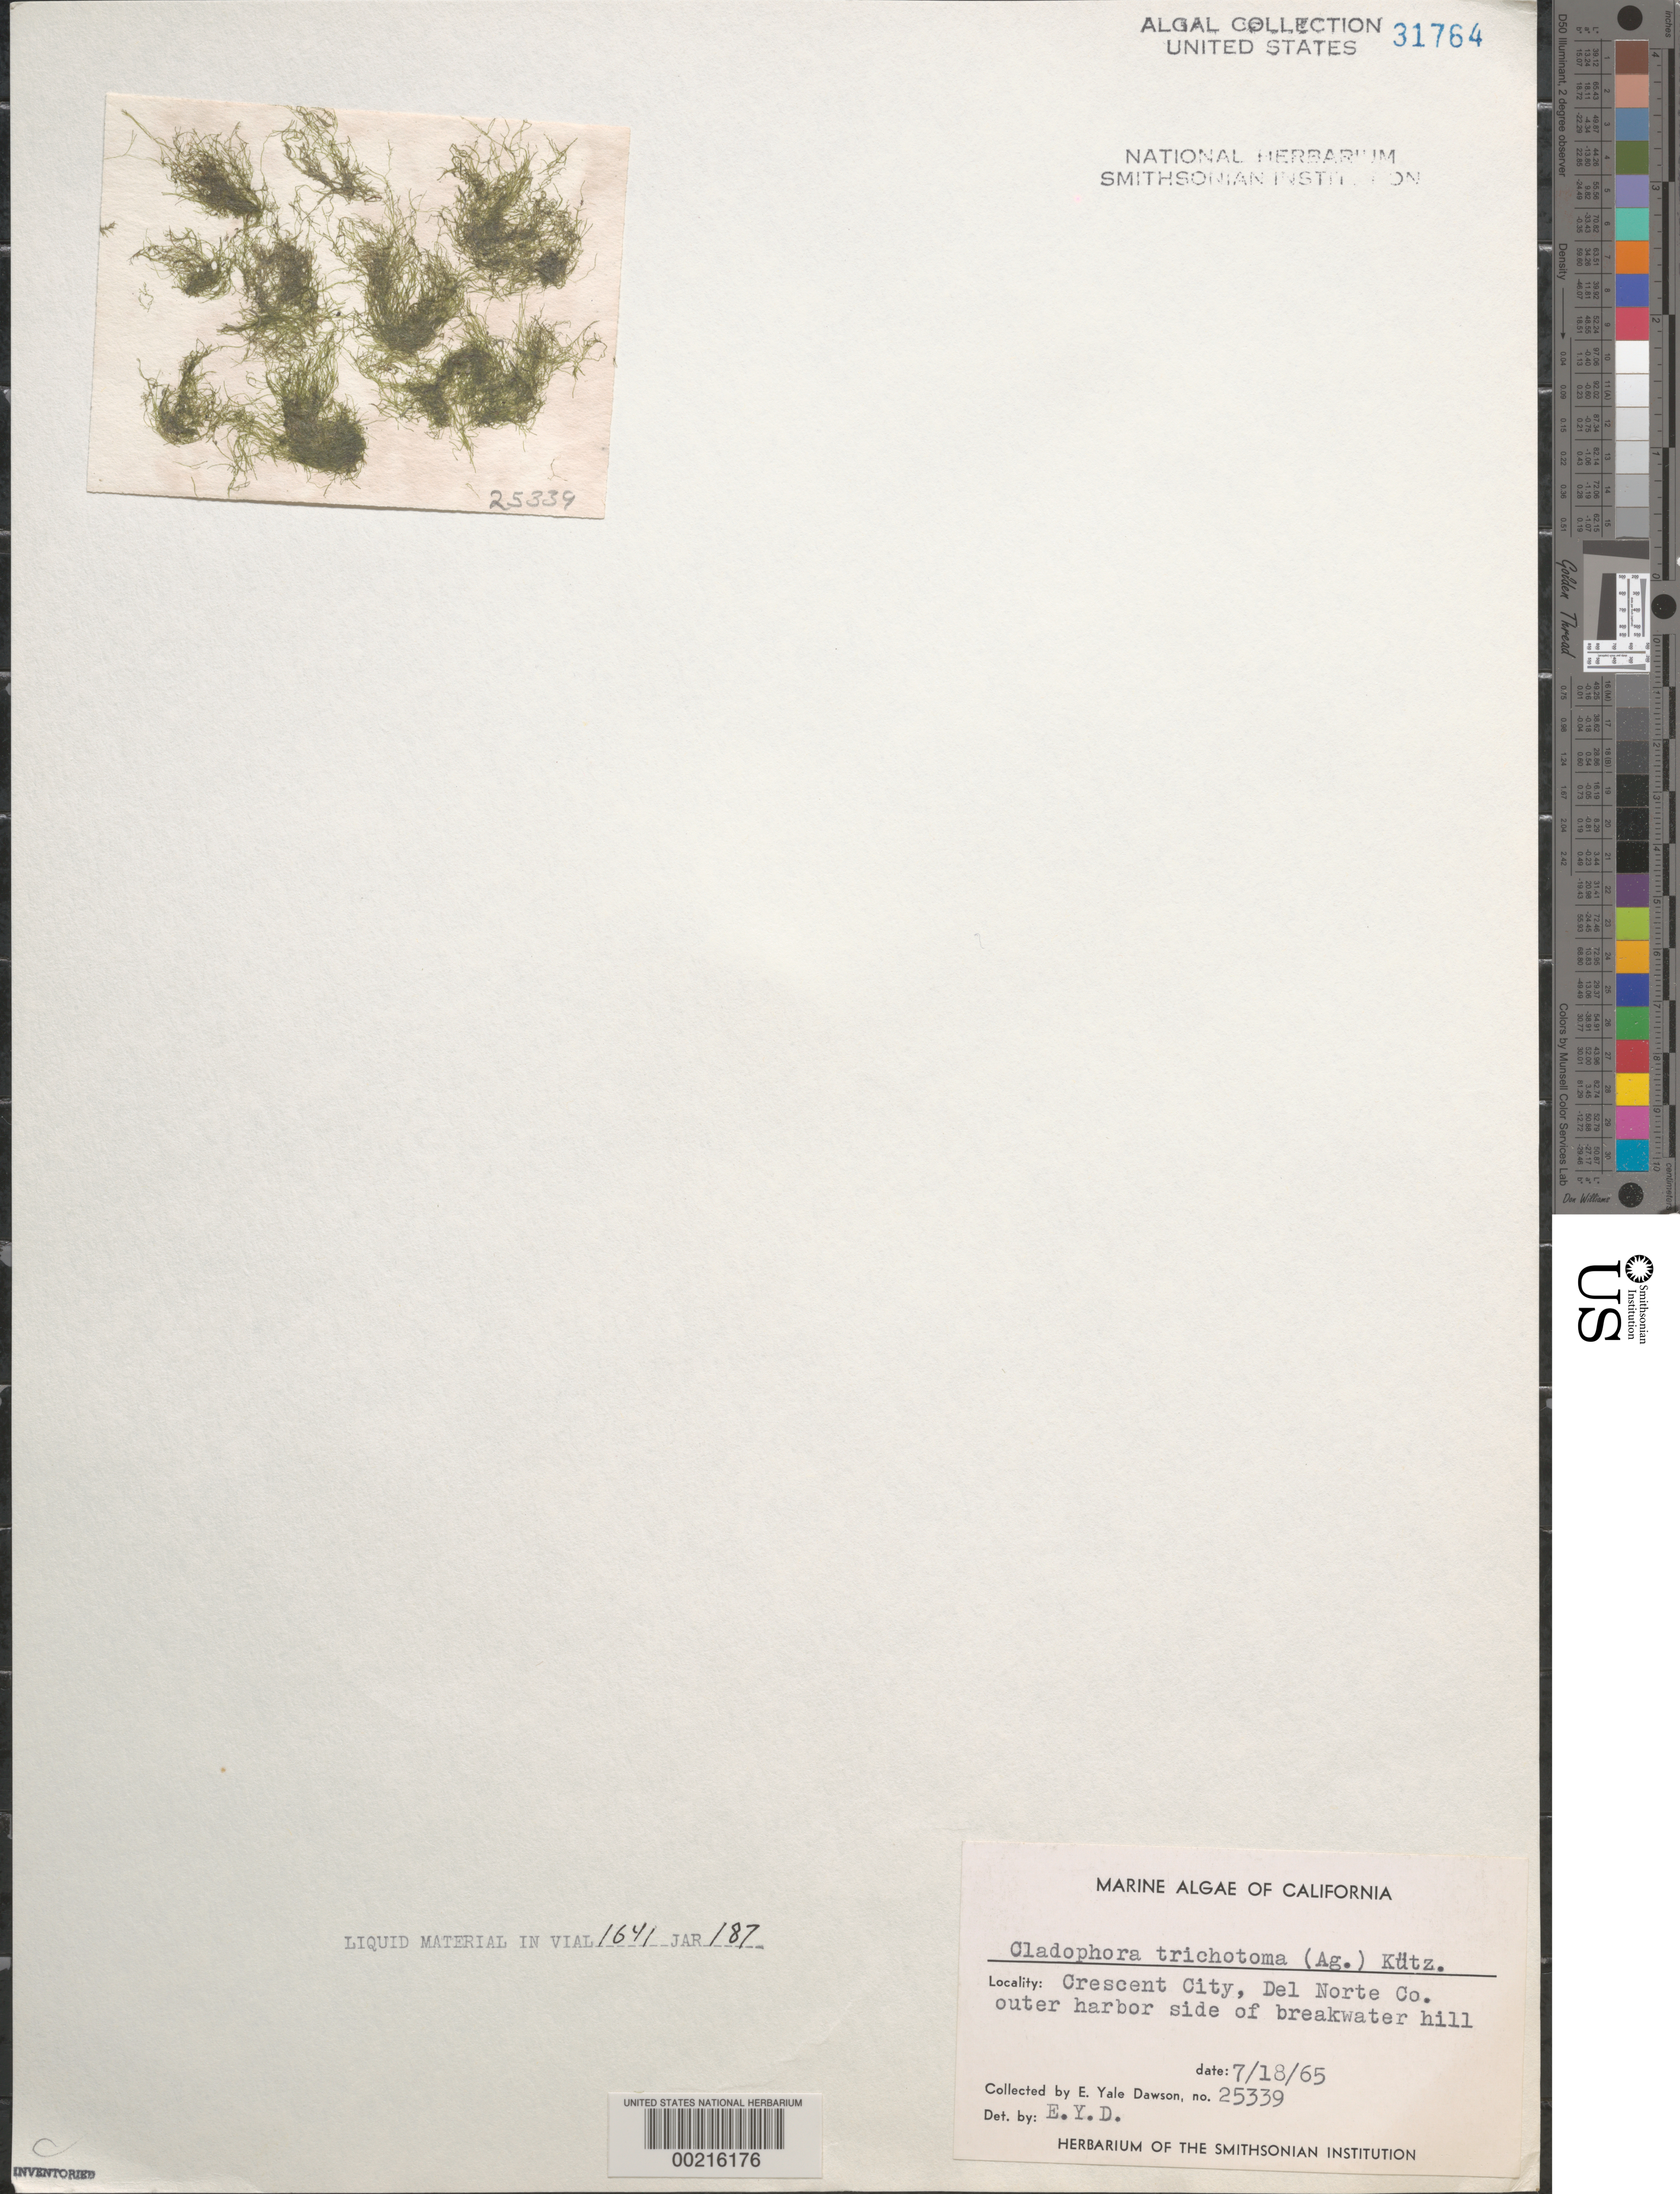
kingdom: Plantae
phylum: Chlorophyta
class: Ulvophyceae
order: Cladophorales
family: Cladophoraceae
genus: Cladophora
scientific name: Cladophora laetevirens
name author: (Dillwyn) Kütz.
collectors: E. Y. Dawson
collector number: EYD 25339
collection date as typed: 18 Jul 1965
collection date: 1965-07-18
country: United States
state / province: California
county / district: Del Norte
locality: Crescent City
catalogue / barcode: US 31764